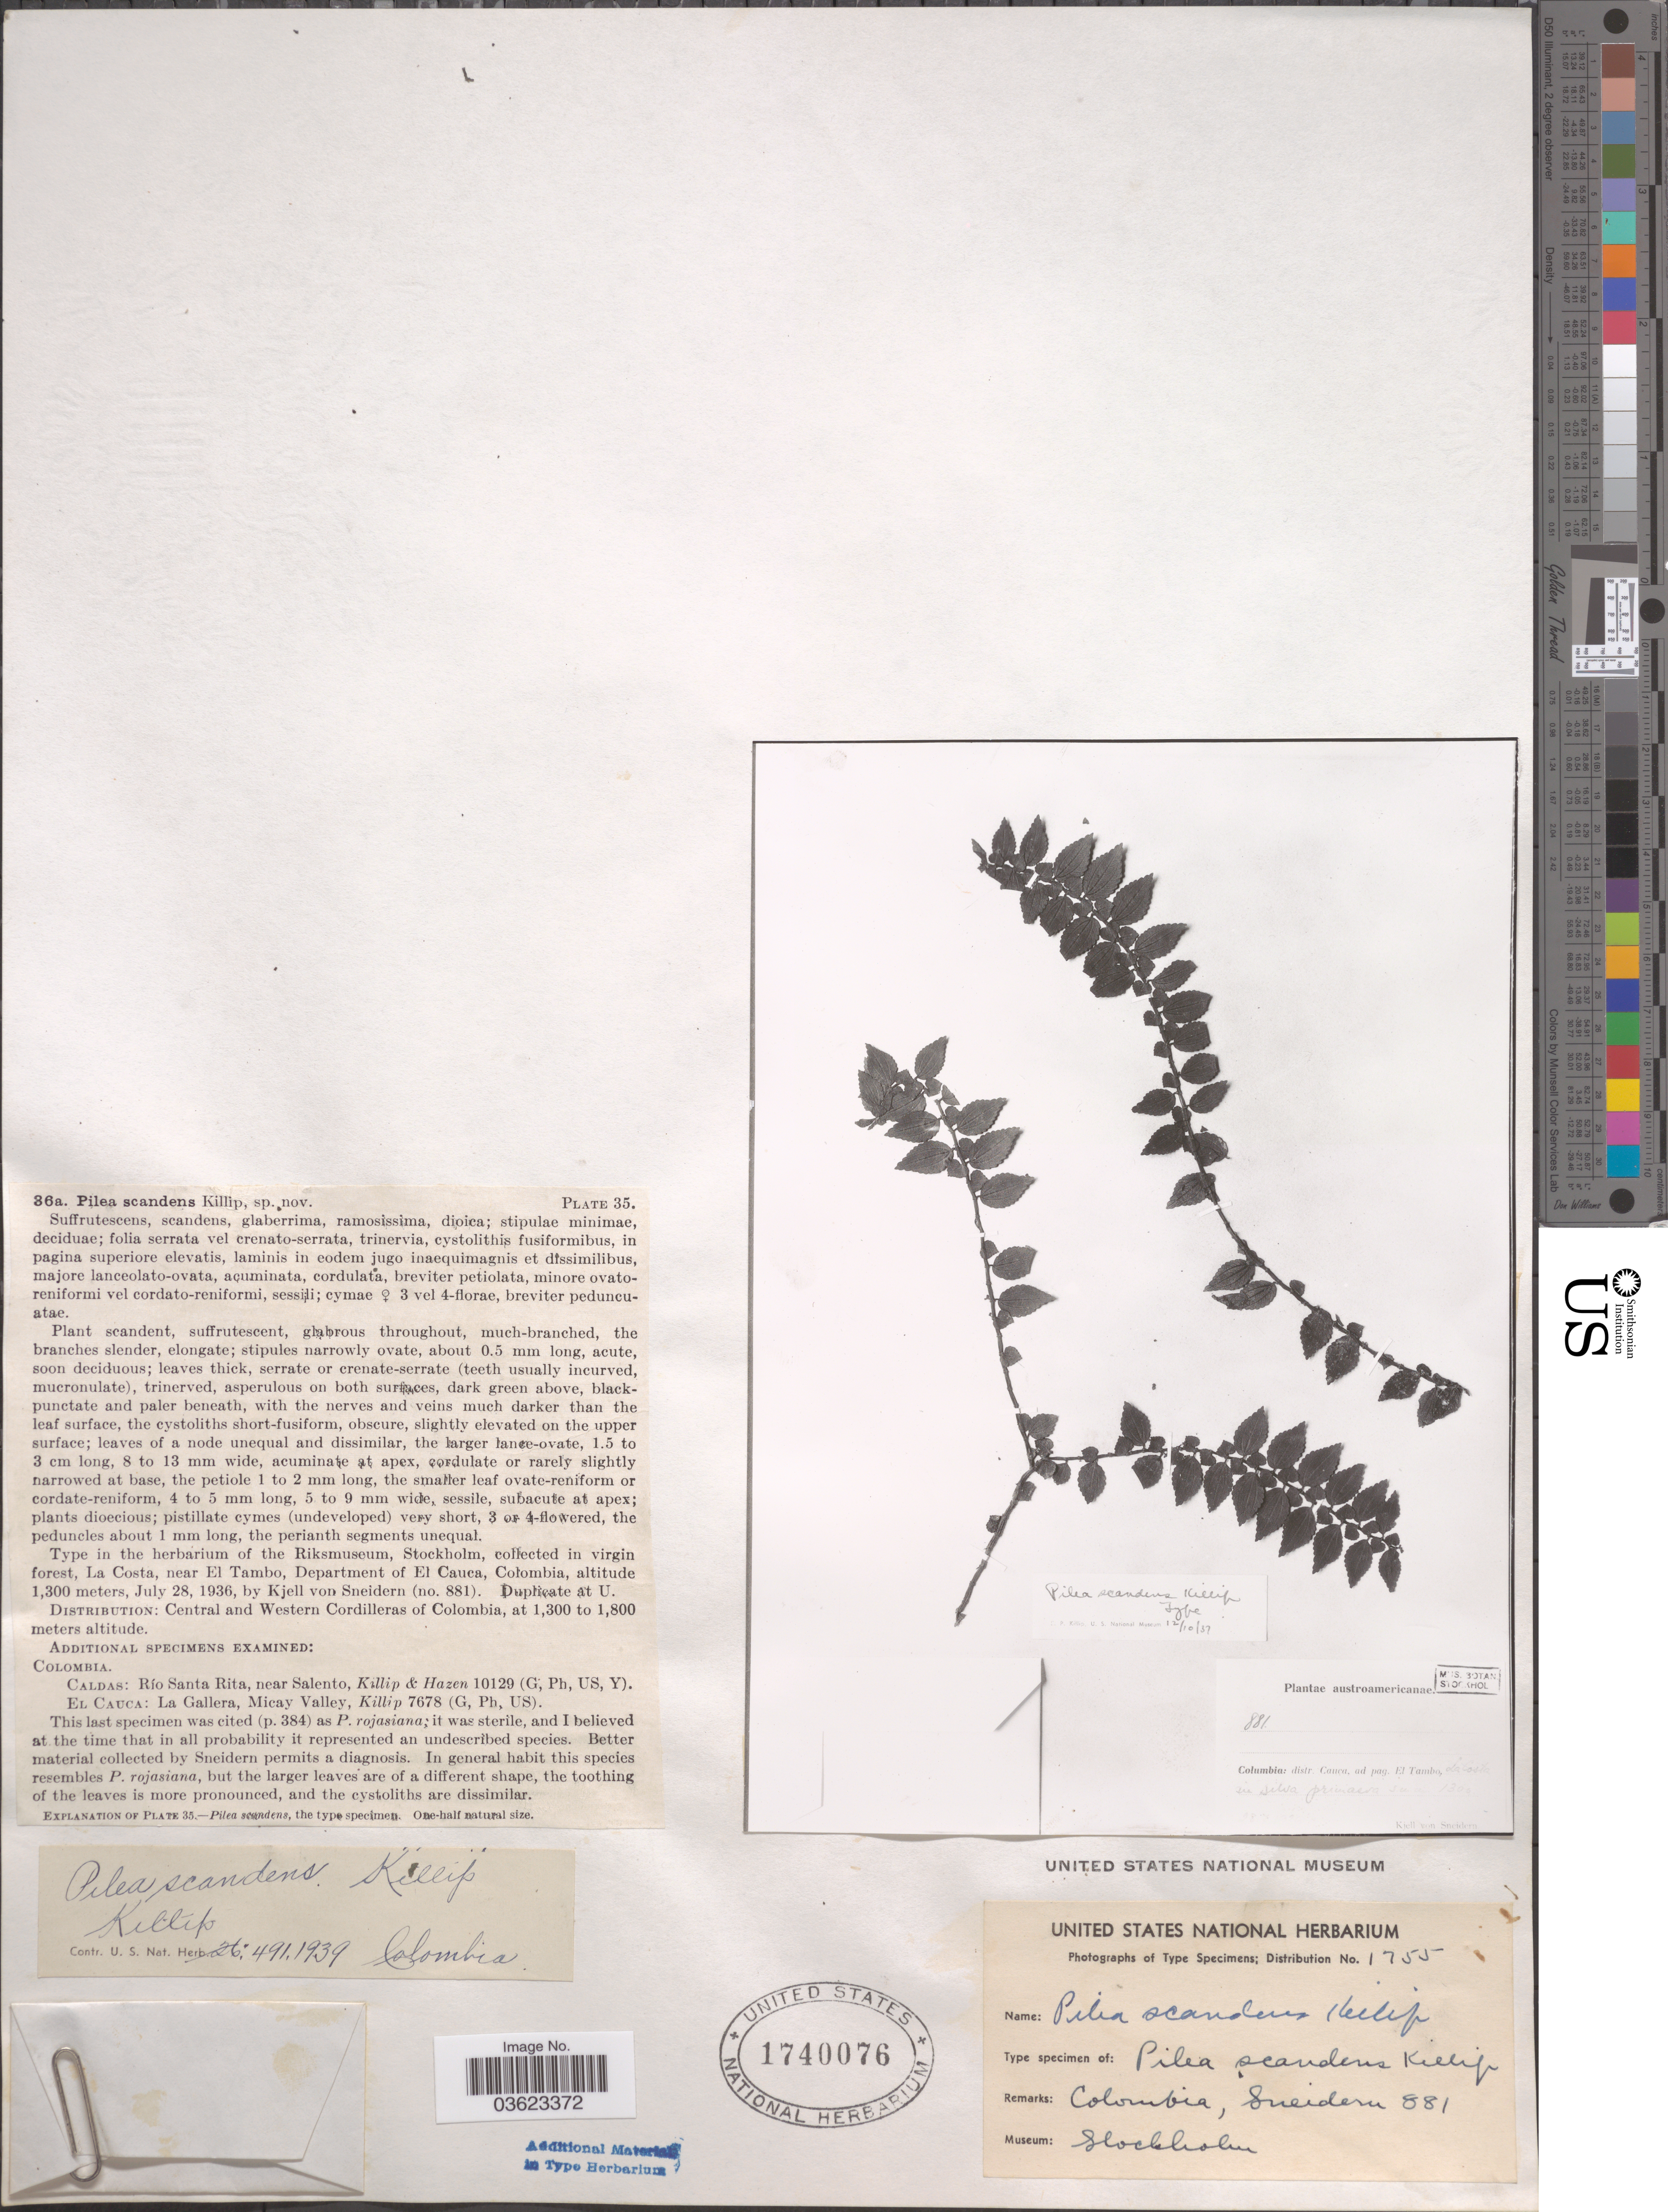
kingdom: Plantae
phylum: Tracheophyta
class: Magnoliopsida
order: Rosales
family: Urticaceae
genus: Pilea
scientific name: Pilea scandens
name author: Killip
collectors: K. von Sneidern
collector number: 881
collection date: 1936-07-28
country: Colombia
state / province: Cauca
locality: Ad pag. El Tambo, La Costa in silva primairo.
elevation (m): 1300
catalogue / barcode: US 1740076